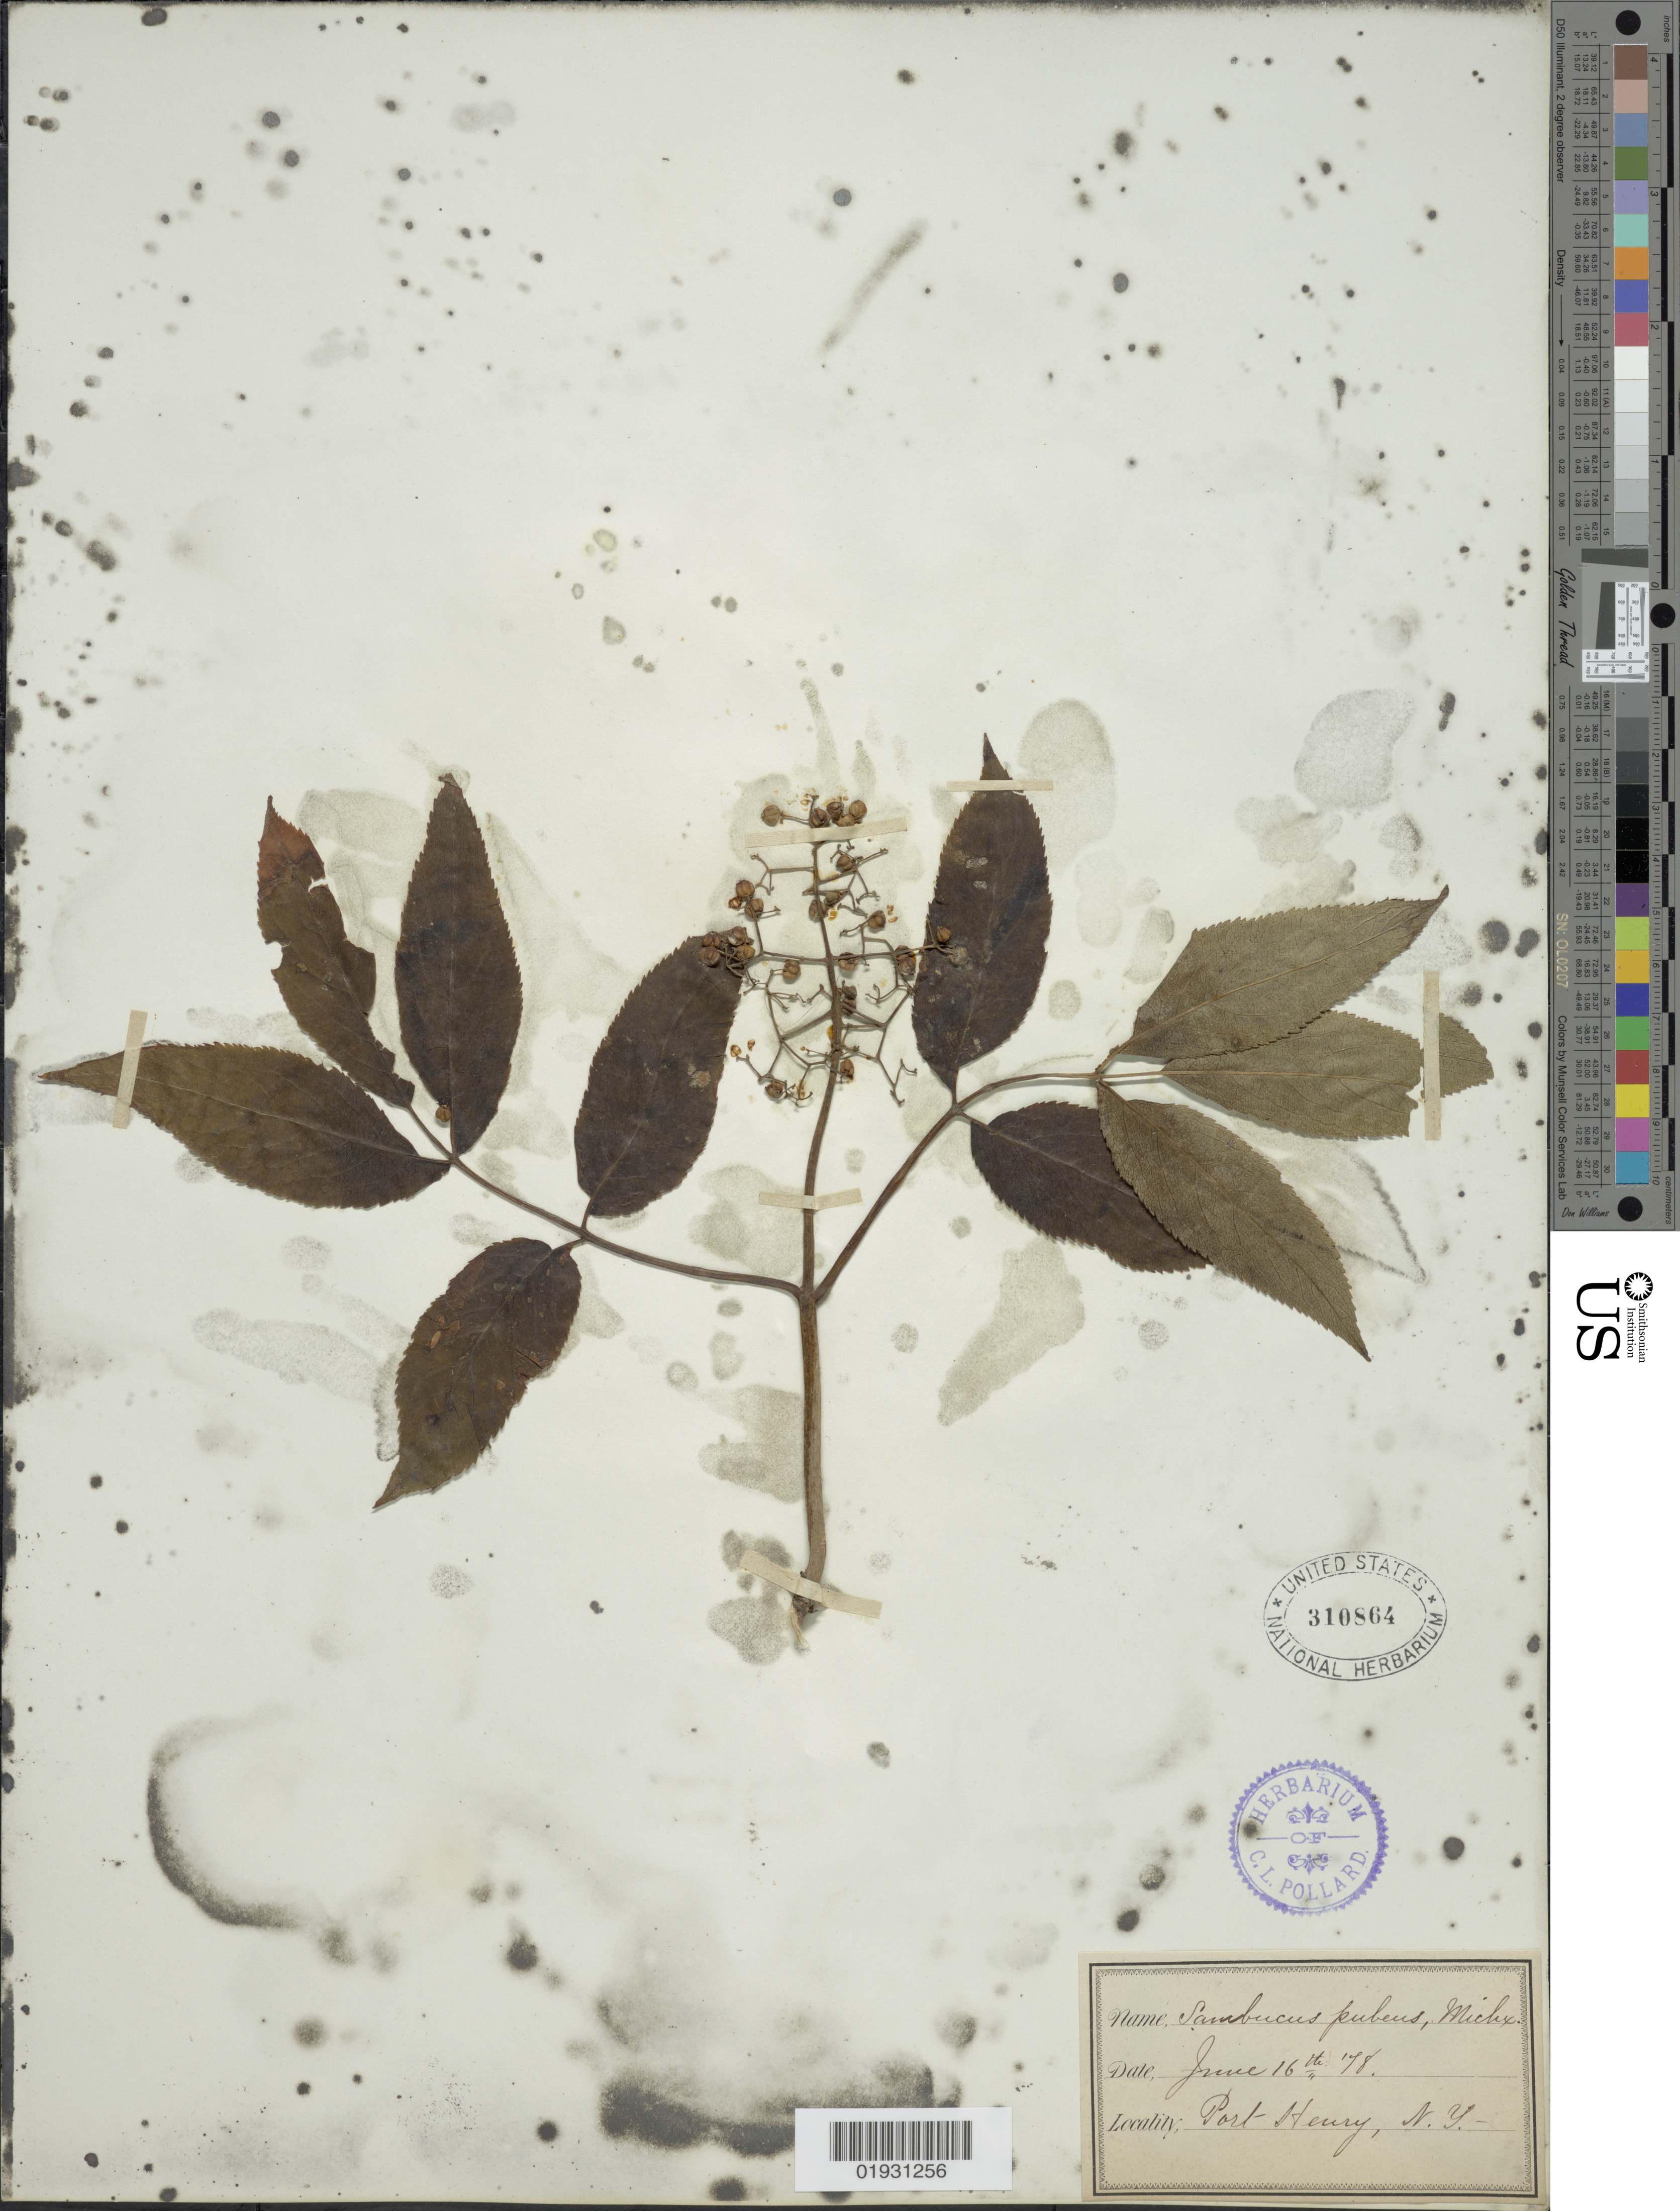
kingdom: Plantae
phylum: Tracheophyta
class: Magnoliopsida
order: Dipsacales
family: Viburnaceae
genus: Sambucus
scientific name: Sambucus racemosa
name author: L.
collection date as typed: Transcribed d/m/y: 16/6/78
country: United States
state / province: New York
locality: Port Henry, N.Y.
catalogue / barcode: US 310864